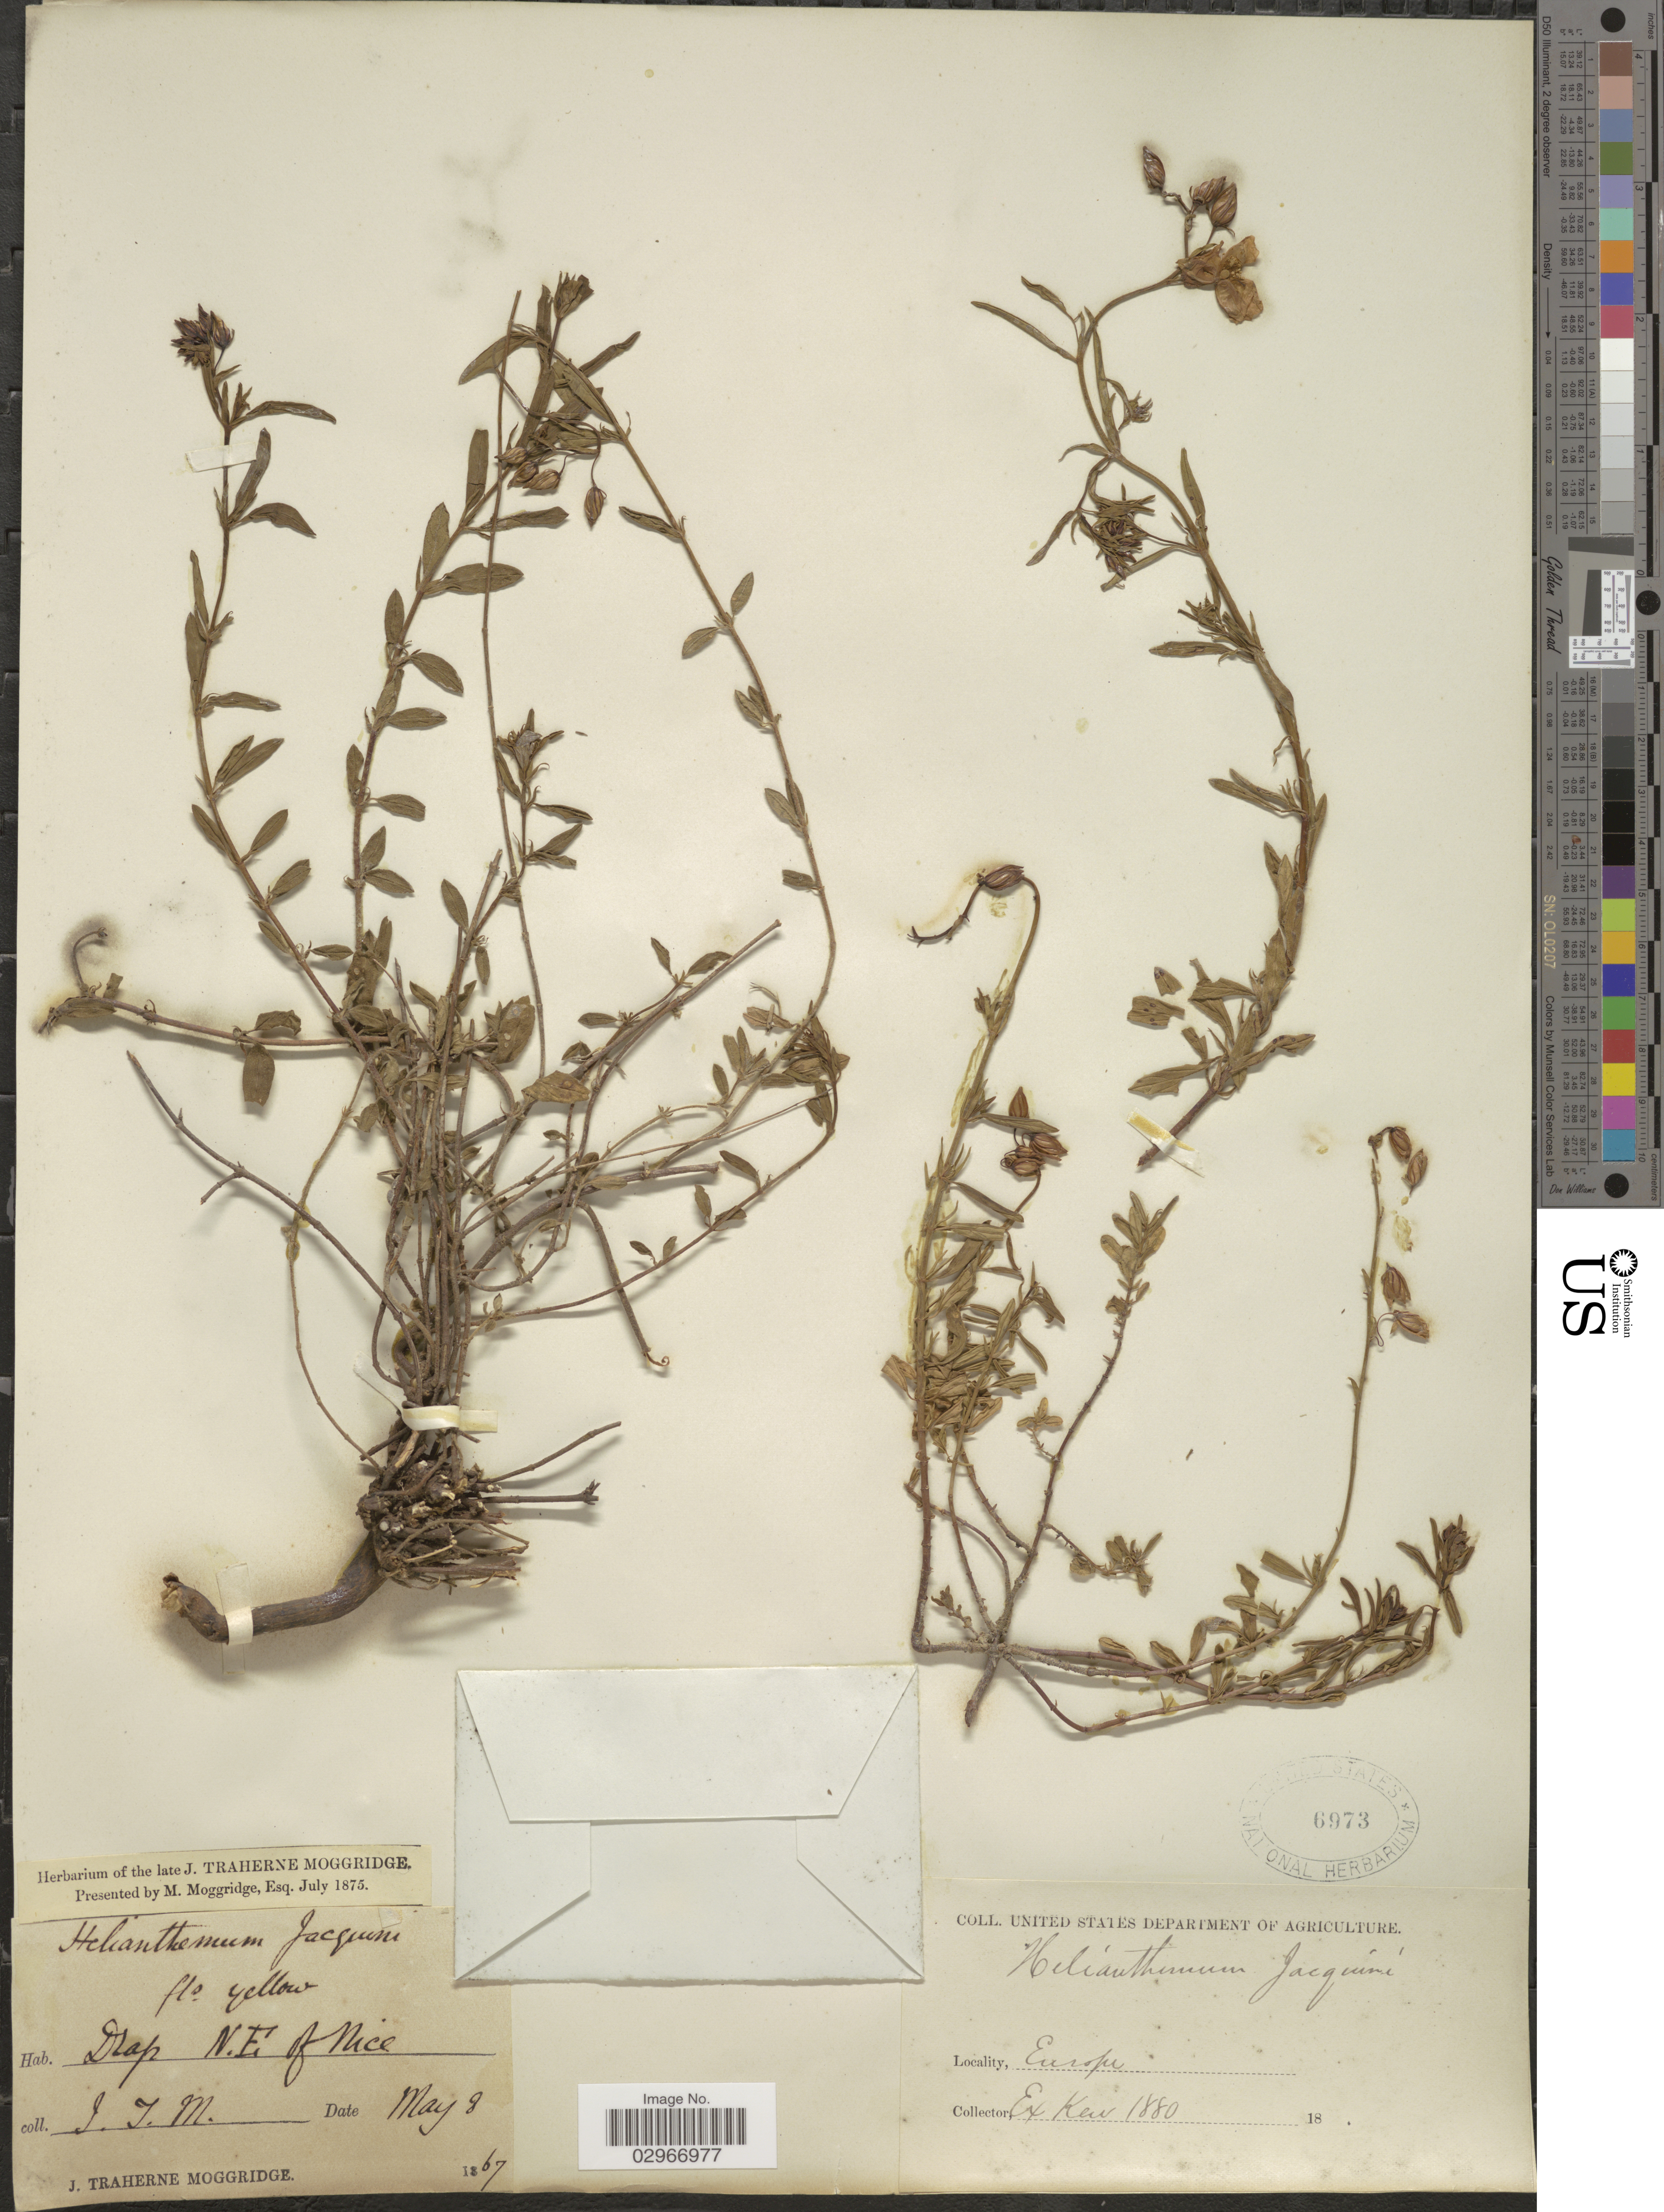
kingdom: Plantae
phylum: Tracheophyta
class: Magnoliopsida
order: Malvales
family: Cistaceae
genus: Helianthemum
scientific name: Helianthemum jacquinii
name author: Willk.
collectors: J. T. Moggridge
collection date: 1867-05-08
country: France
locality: Europa. Drap N.E. of Nice.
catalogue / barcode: US 6973